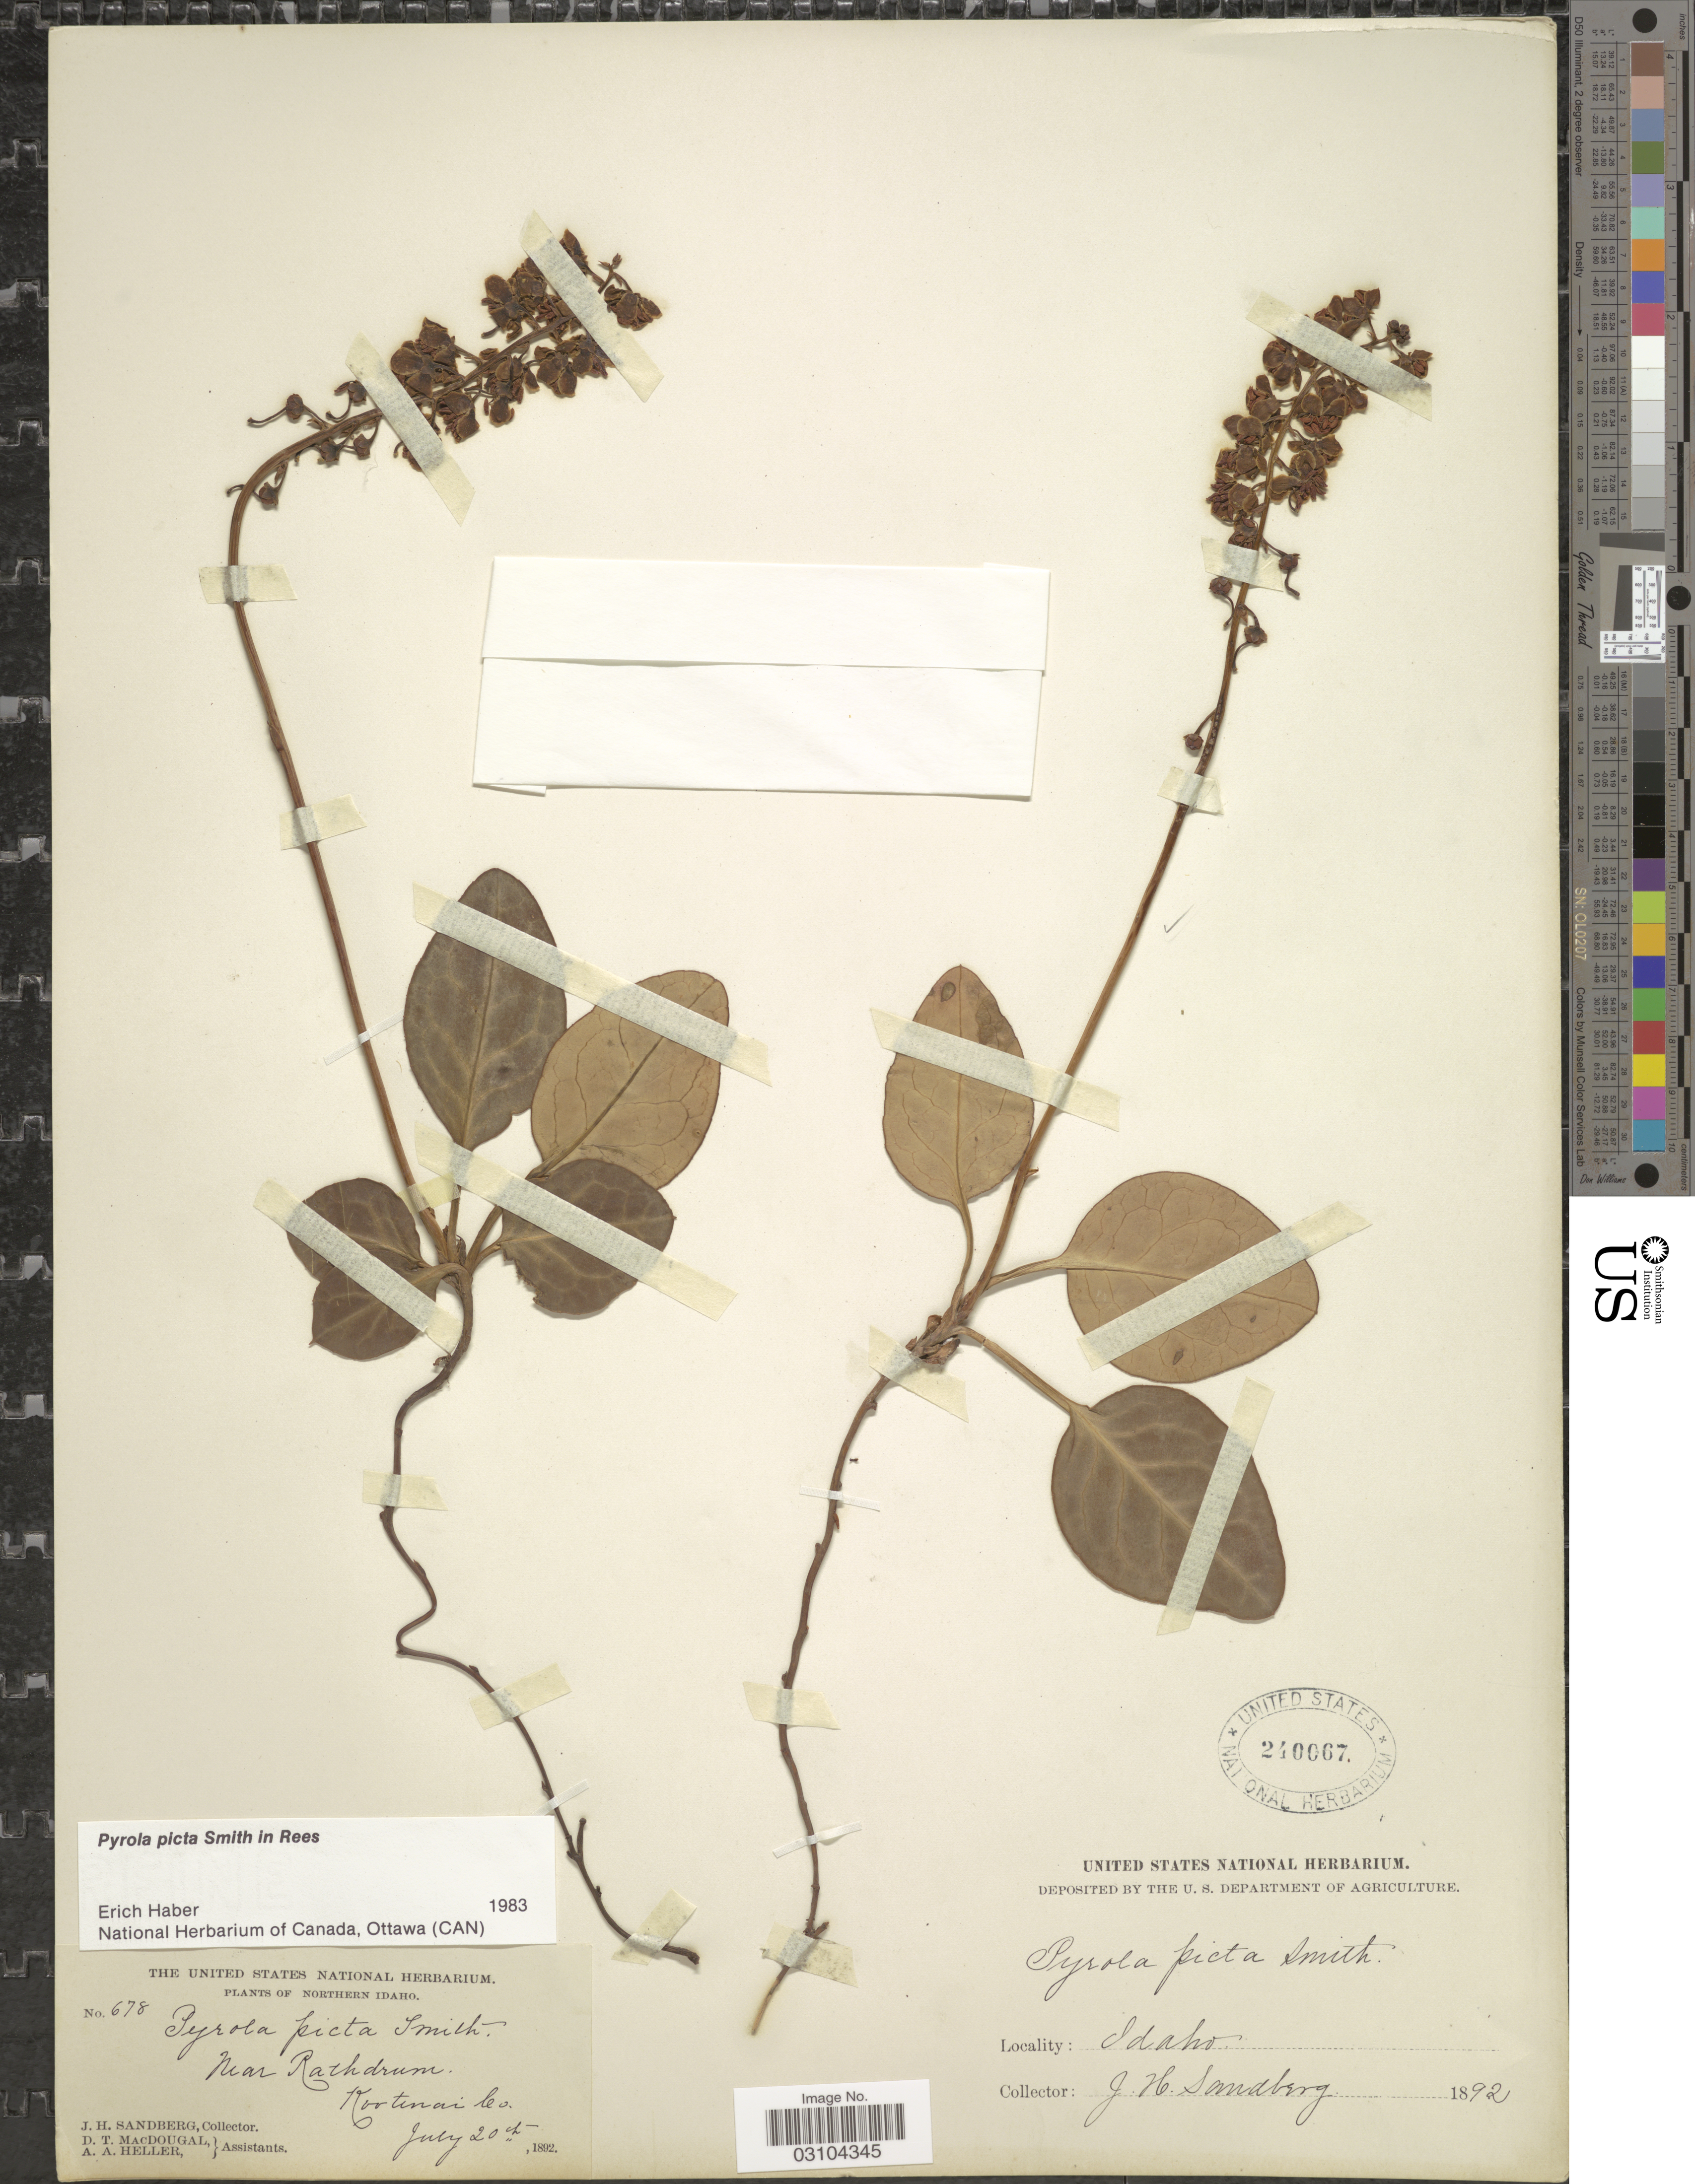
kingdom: Plantae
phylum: Tracheophyta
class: Magnoliopsida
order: Ericales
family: Ericaceae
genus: Pyrola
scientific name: Pyrola picta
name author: Sm. in Rees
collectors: J. H. Sandberg, D. T. MacDougal & A. A. Heller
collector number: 678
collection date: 1892-07-20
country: United States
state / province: Idaho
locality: Northern Idaho, Near Rathdrum, Kootenai Co.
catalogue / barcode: US 240067